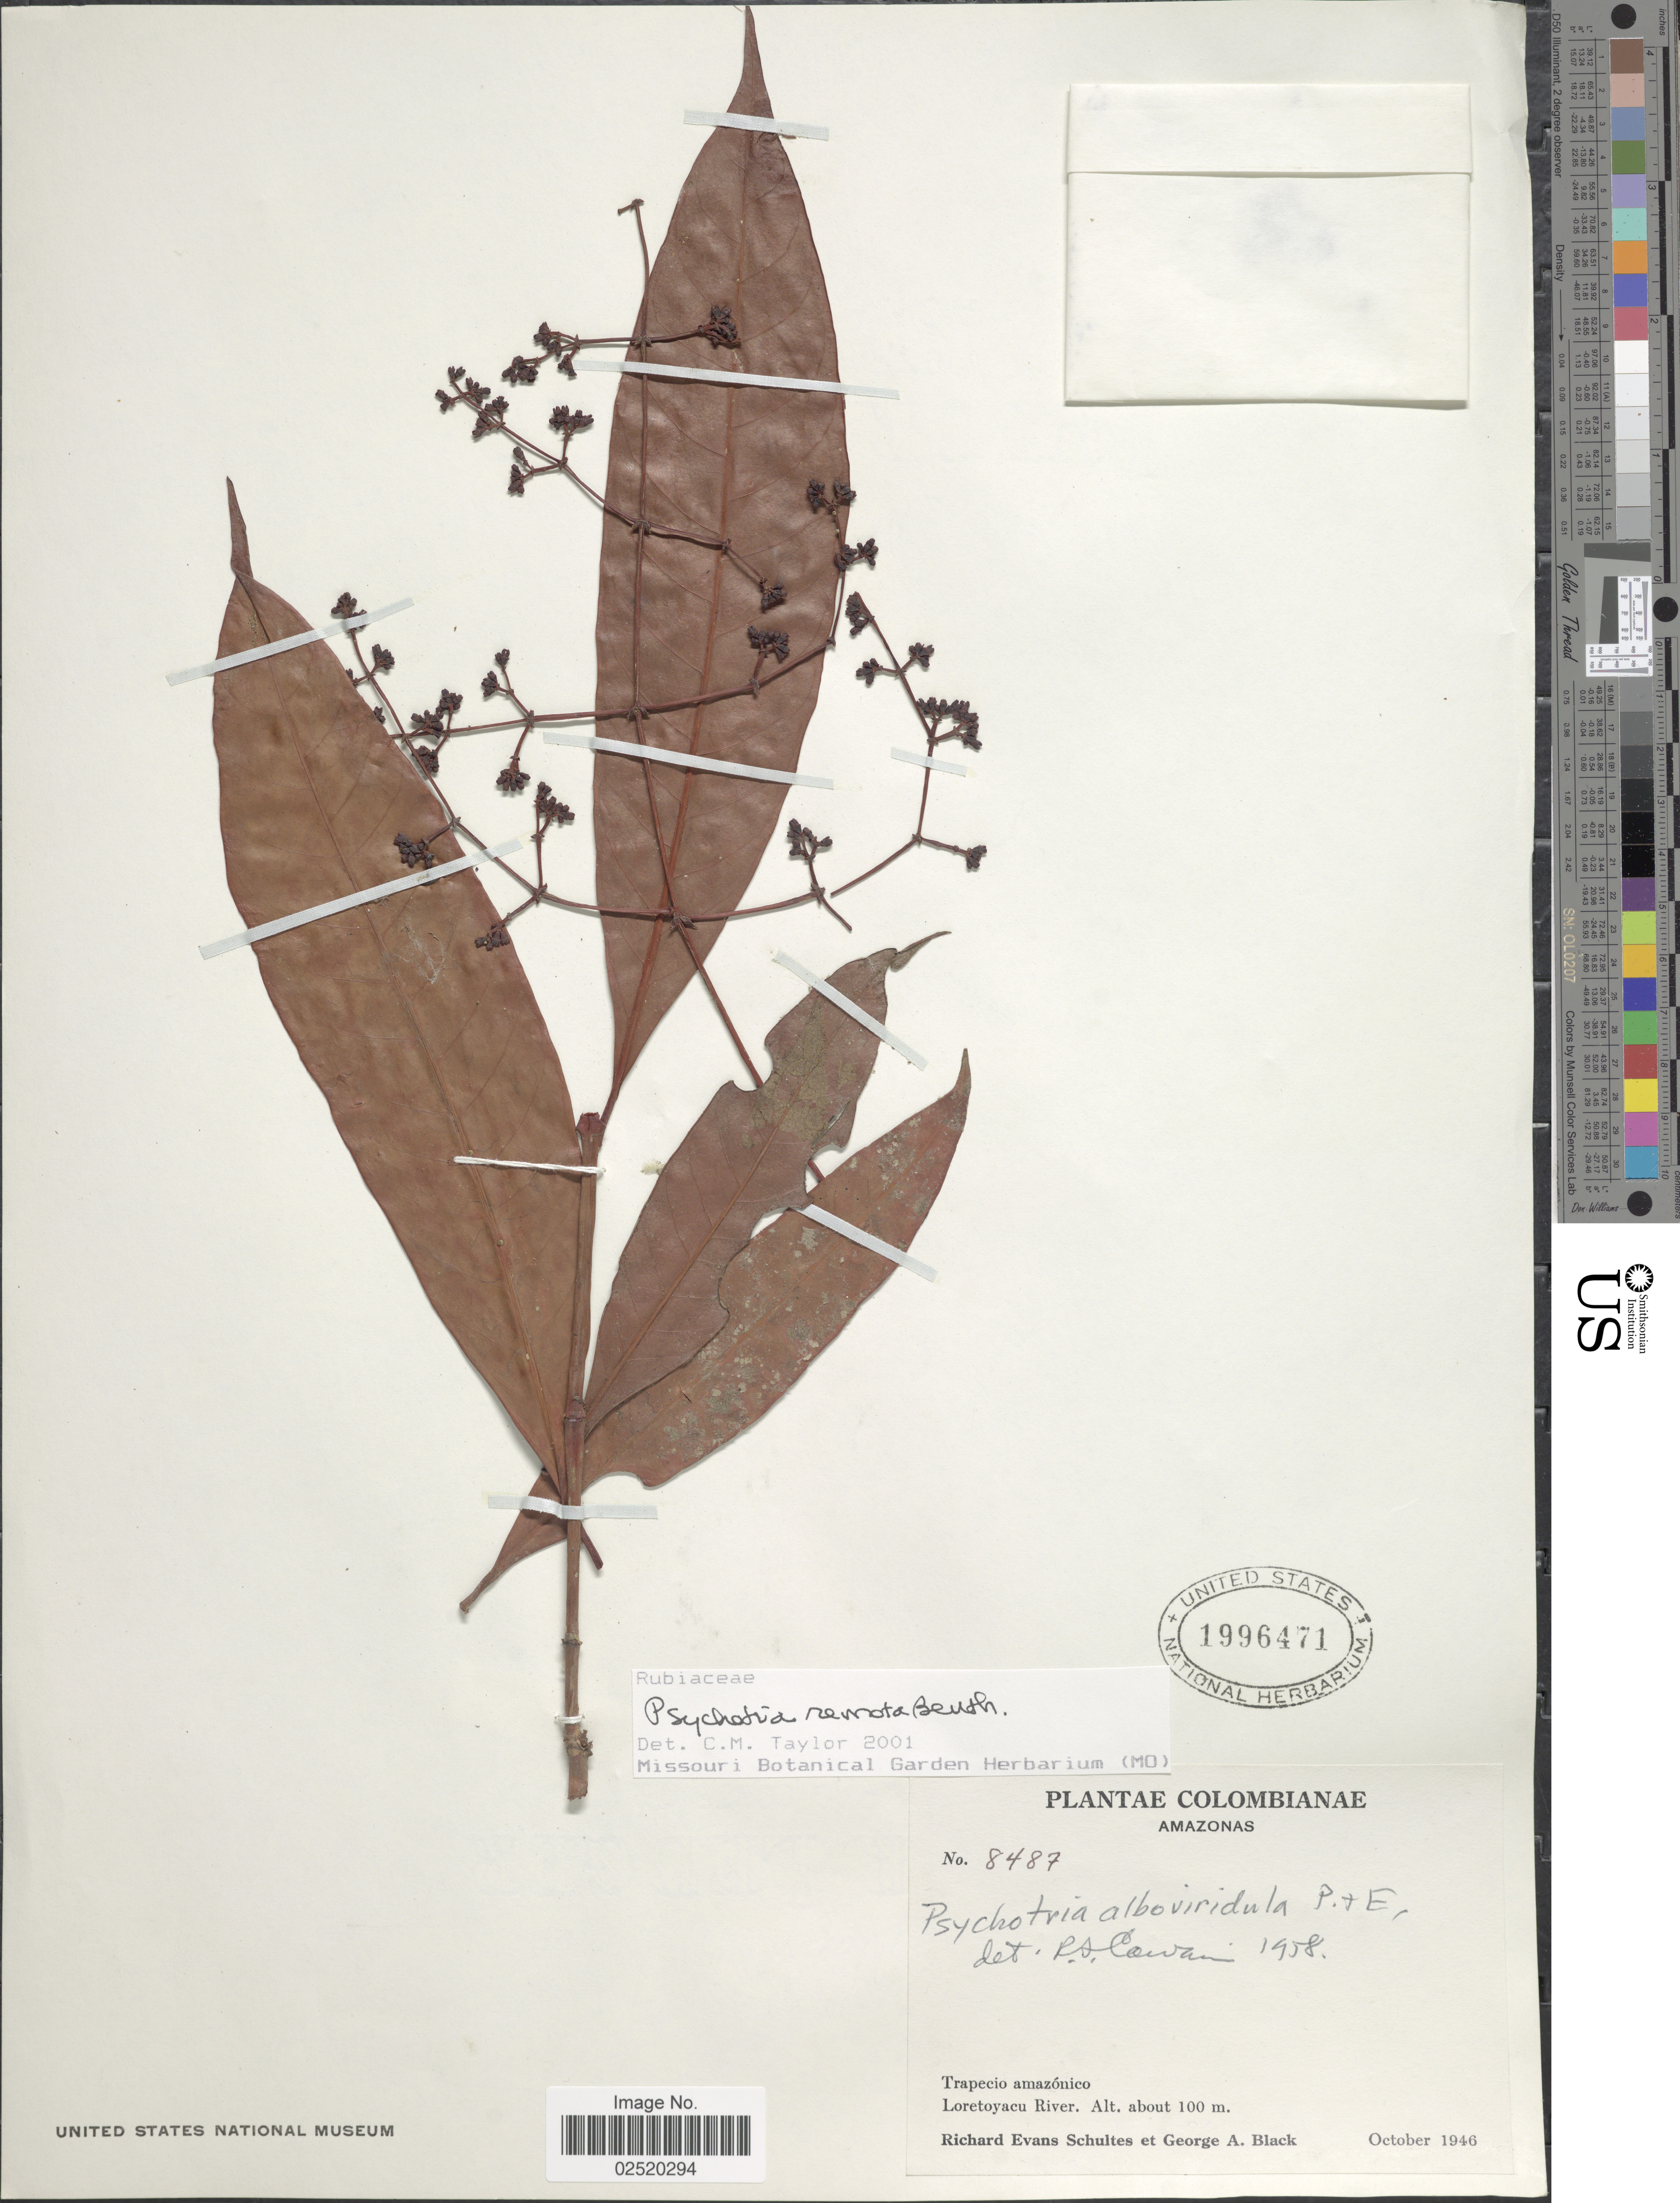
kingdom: Plantae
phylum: Tracheophyta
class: Magnoliopsida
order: Gentianales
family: Rubiaceae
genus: Psychotria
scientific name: Psychotria remota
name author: Benth.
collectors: R. E. Schultes & G. A. Black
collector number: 8487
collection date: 1946-10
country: Colombia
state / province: Amazônas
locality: Amazonas, Trapecio amazonico, Loretoyacu River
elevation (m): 100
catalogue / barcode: US 1996471